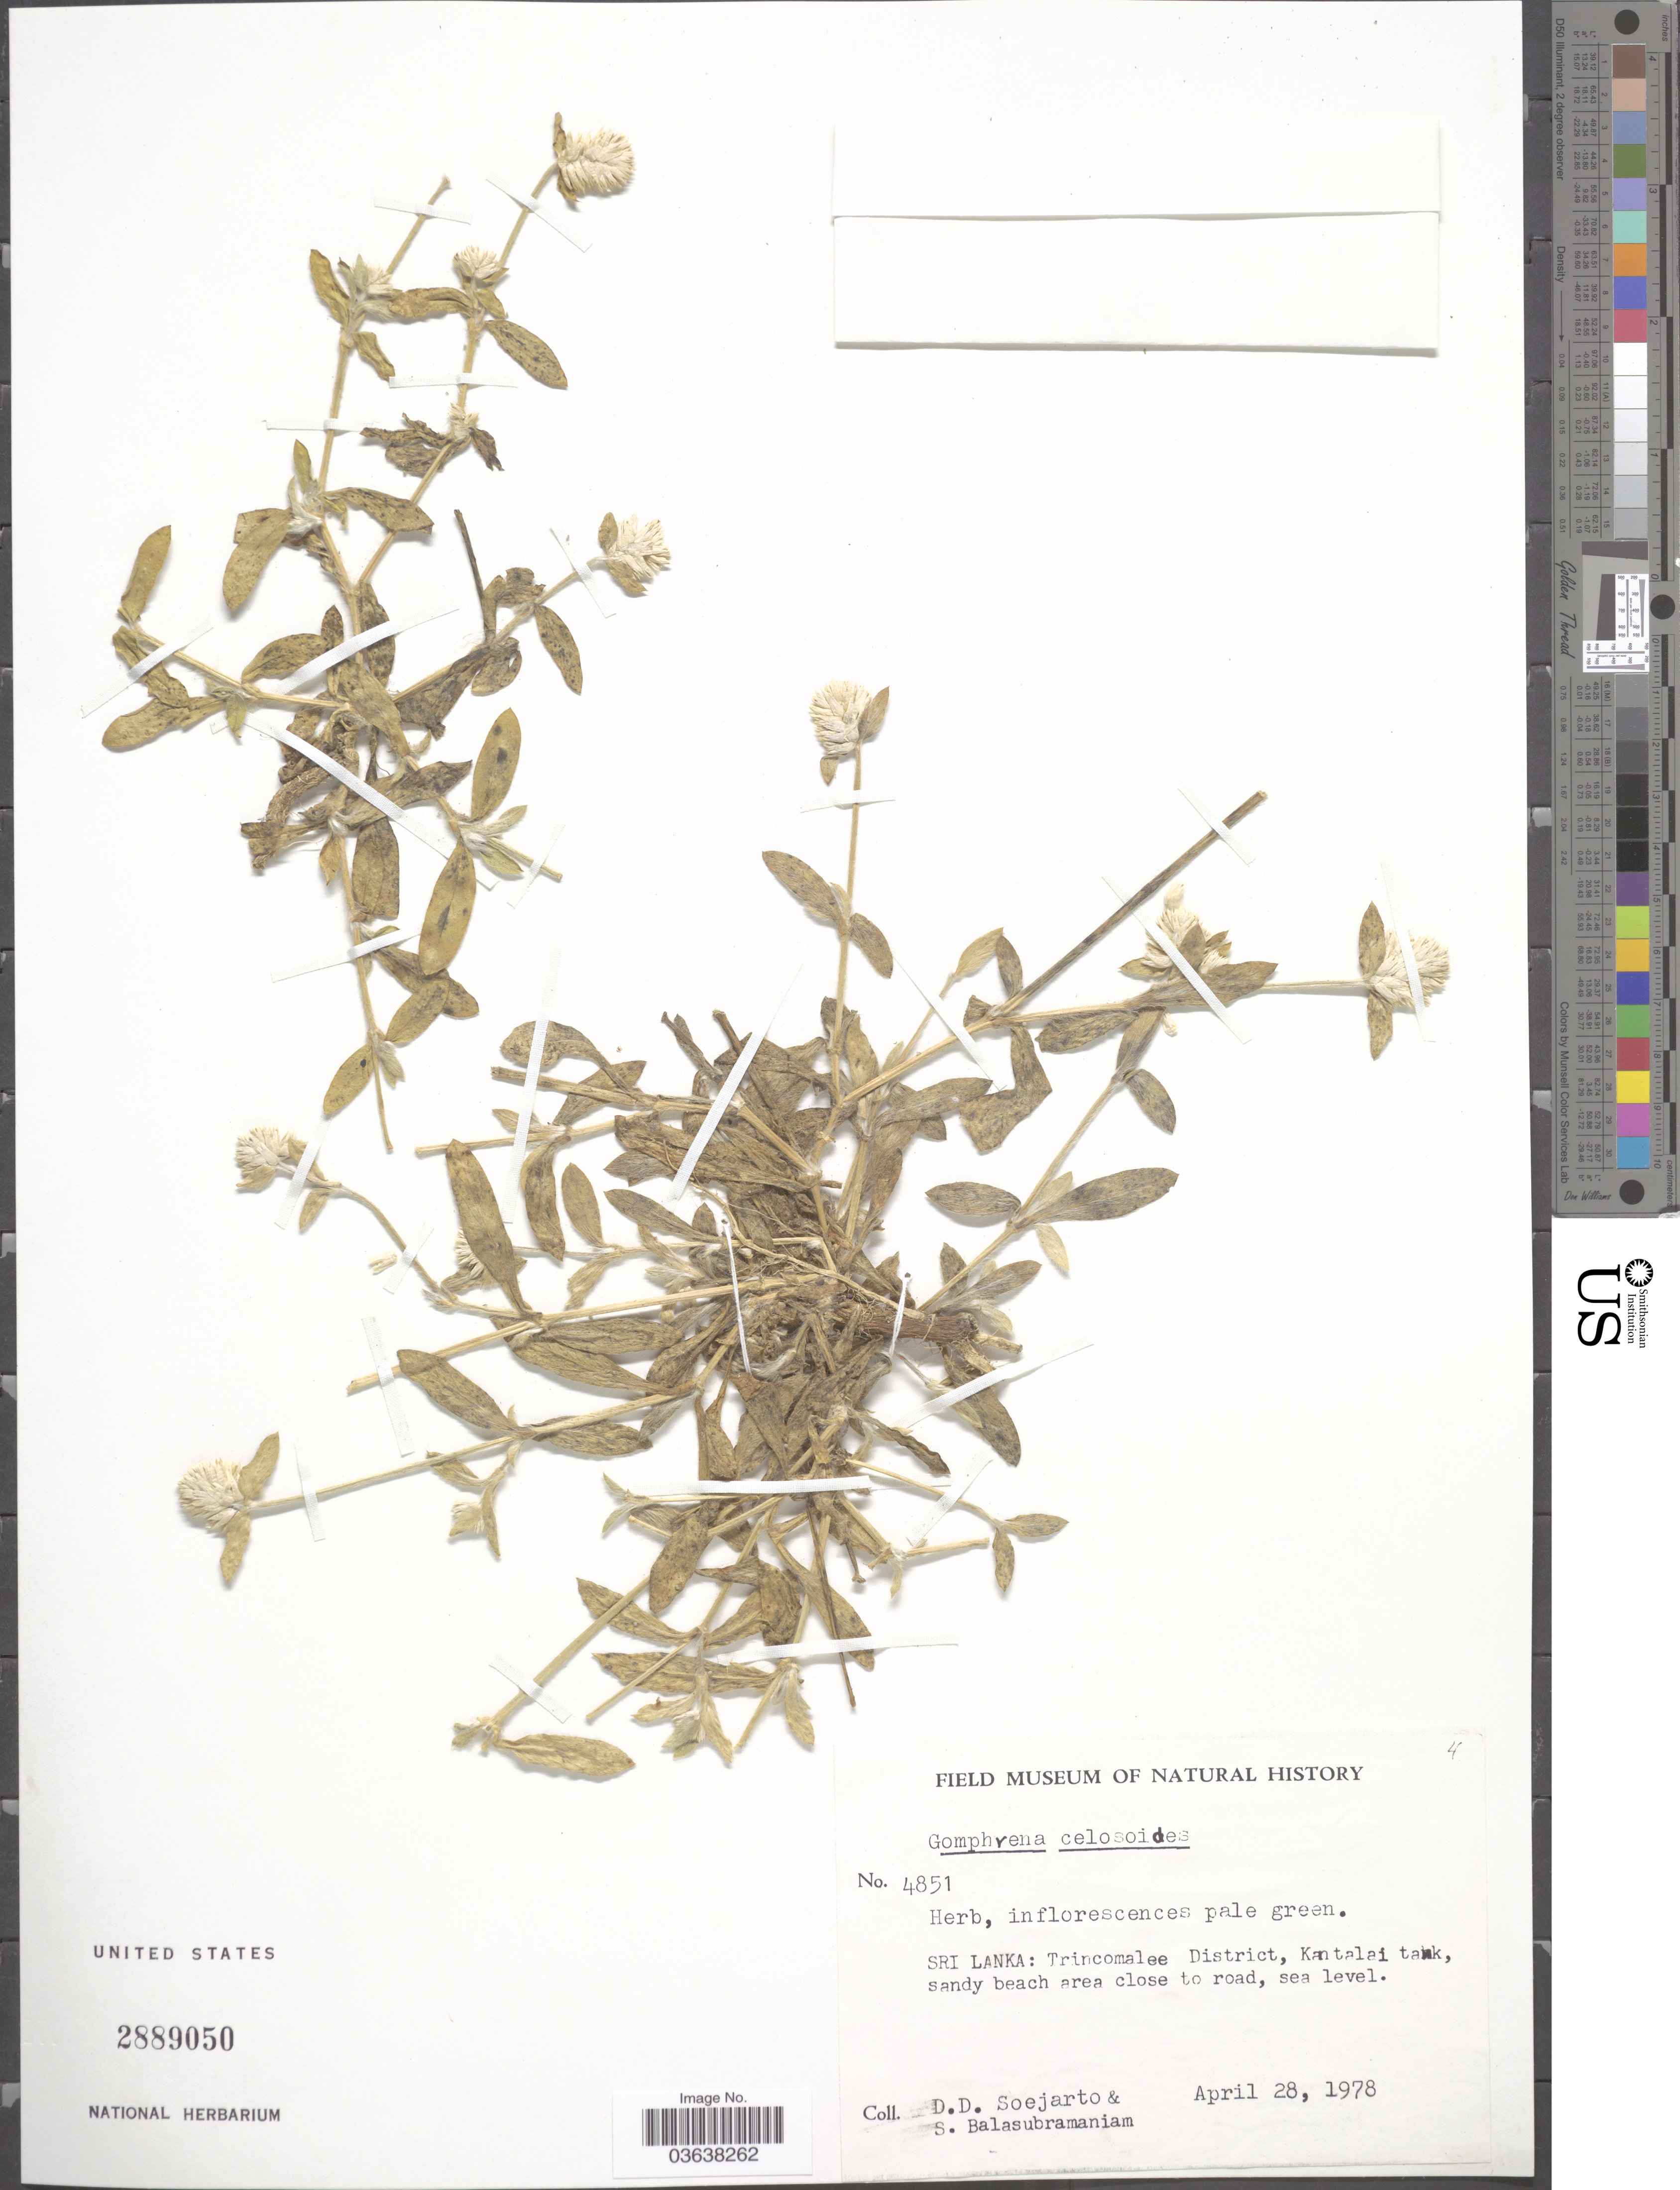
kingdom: Plantae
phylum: Tracheophyta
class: Magnoliopsida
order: Caryophyllales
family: Amaranthaceae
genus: Gomphrena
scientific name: Gomphrena celosioides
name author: Mart.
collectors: S. Balasubramaniam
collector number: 4851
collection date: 1978-04-28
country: Sri Lanka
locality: Trincomalee District, Kantalai tank, sandy beach area close to road.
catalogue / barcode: US 2889050